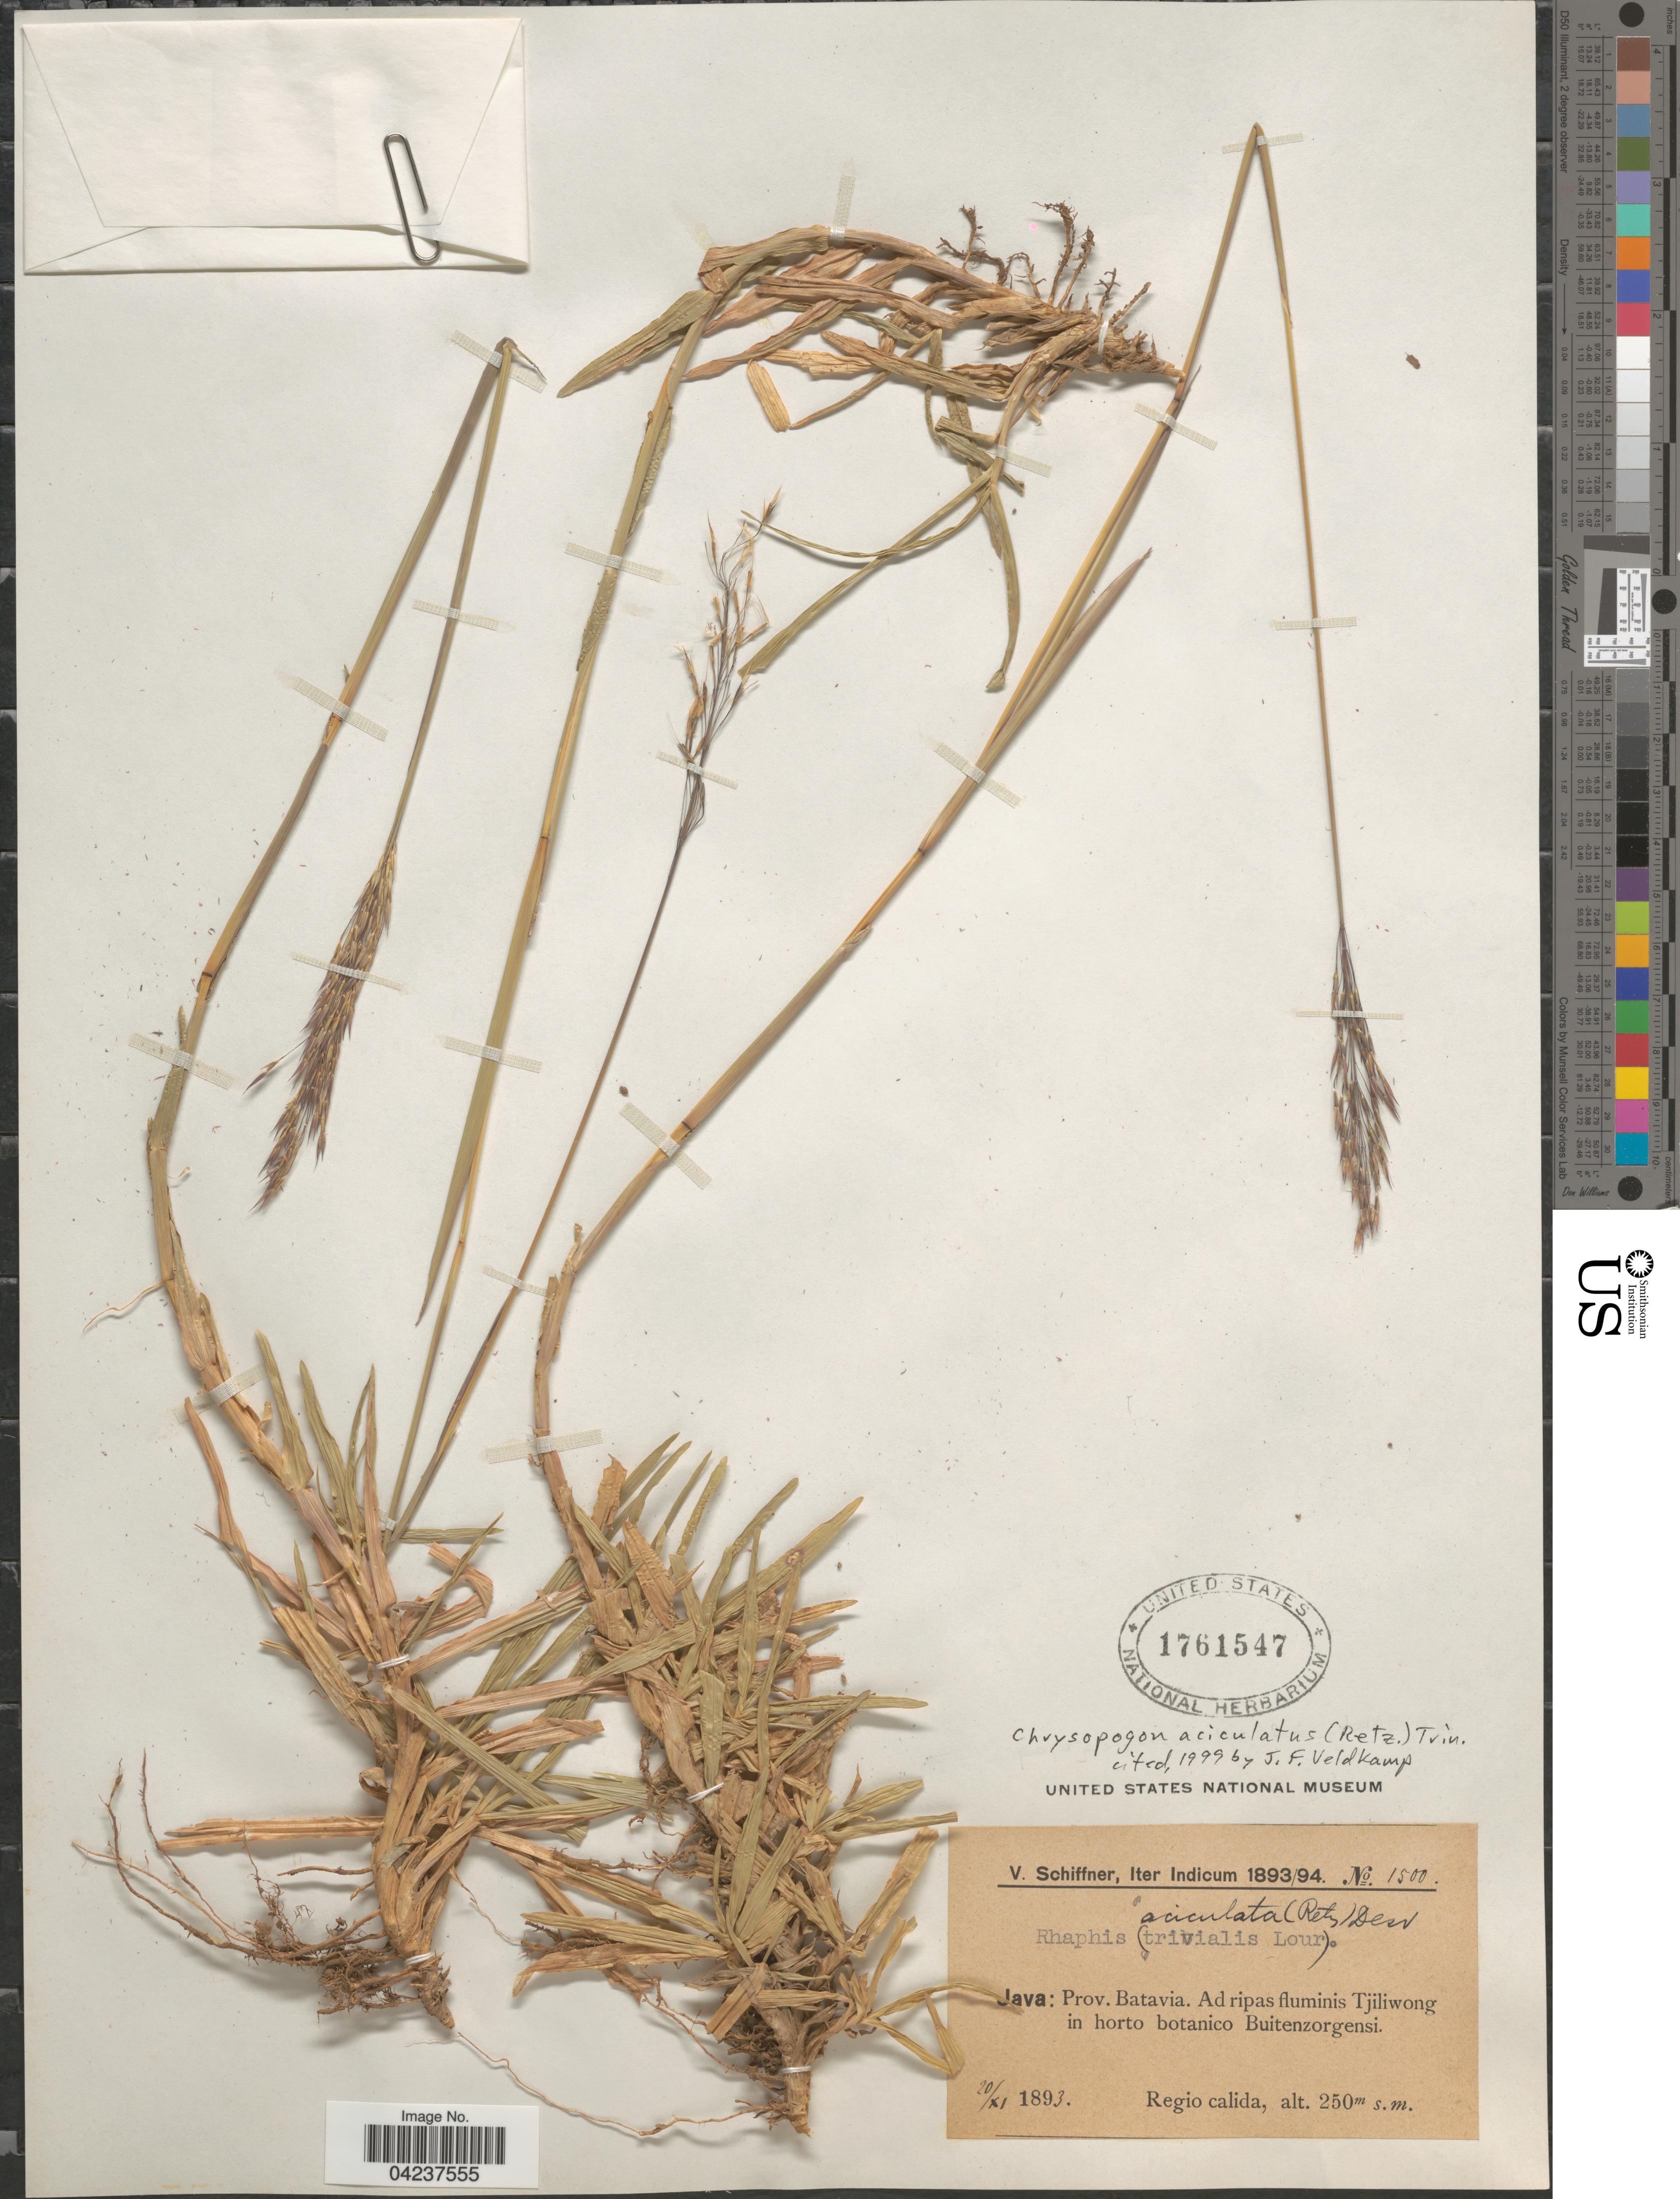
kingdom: Plantae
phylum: Tracheophyta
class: Liliopsida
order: Poales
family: Poaceae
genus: Chrysopogon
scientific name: Chrysopogon aciculatus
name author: (Retz.) Trin.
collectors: V. Schiffner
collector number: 1500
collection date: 1893-11-20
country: Indonesia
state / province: Java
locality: Iter Indicum 1893/94. Batavia. Ad ripas fluminis Tjiliwong in horto botanico Buitenzorgensi. Regio calida.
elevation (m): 250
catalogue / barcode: US 1761547